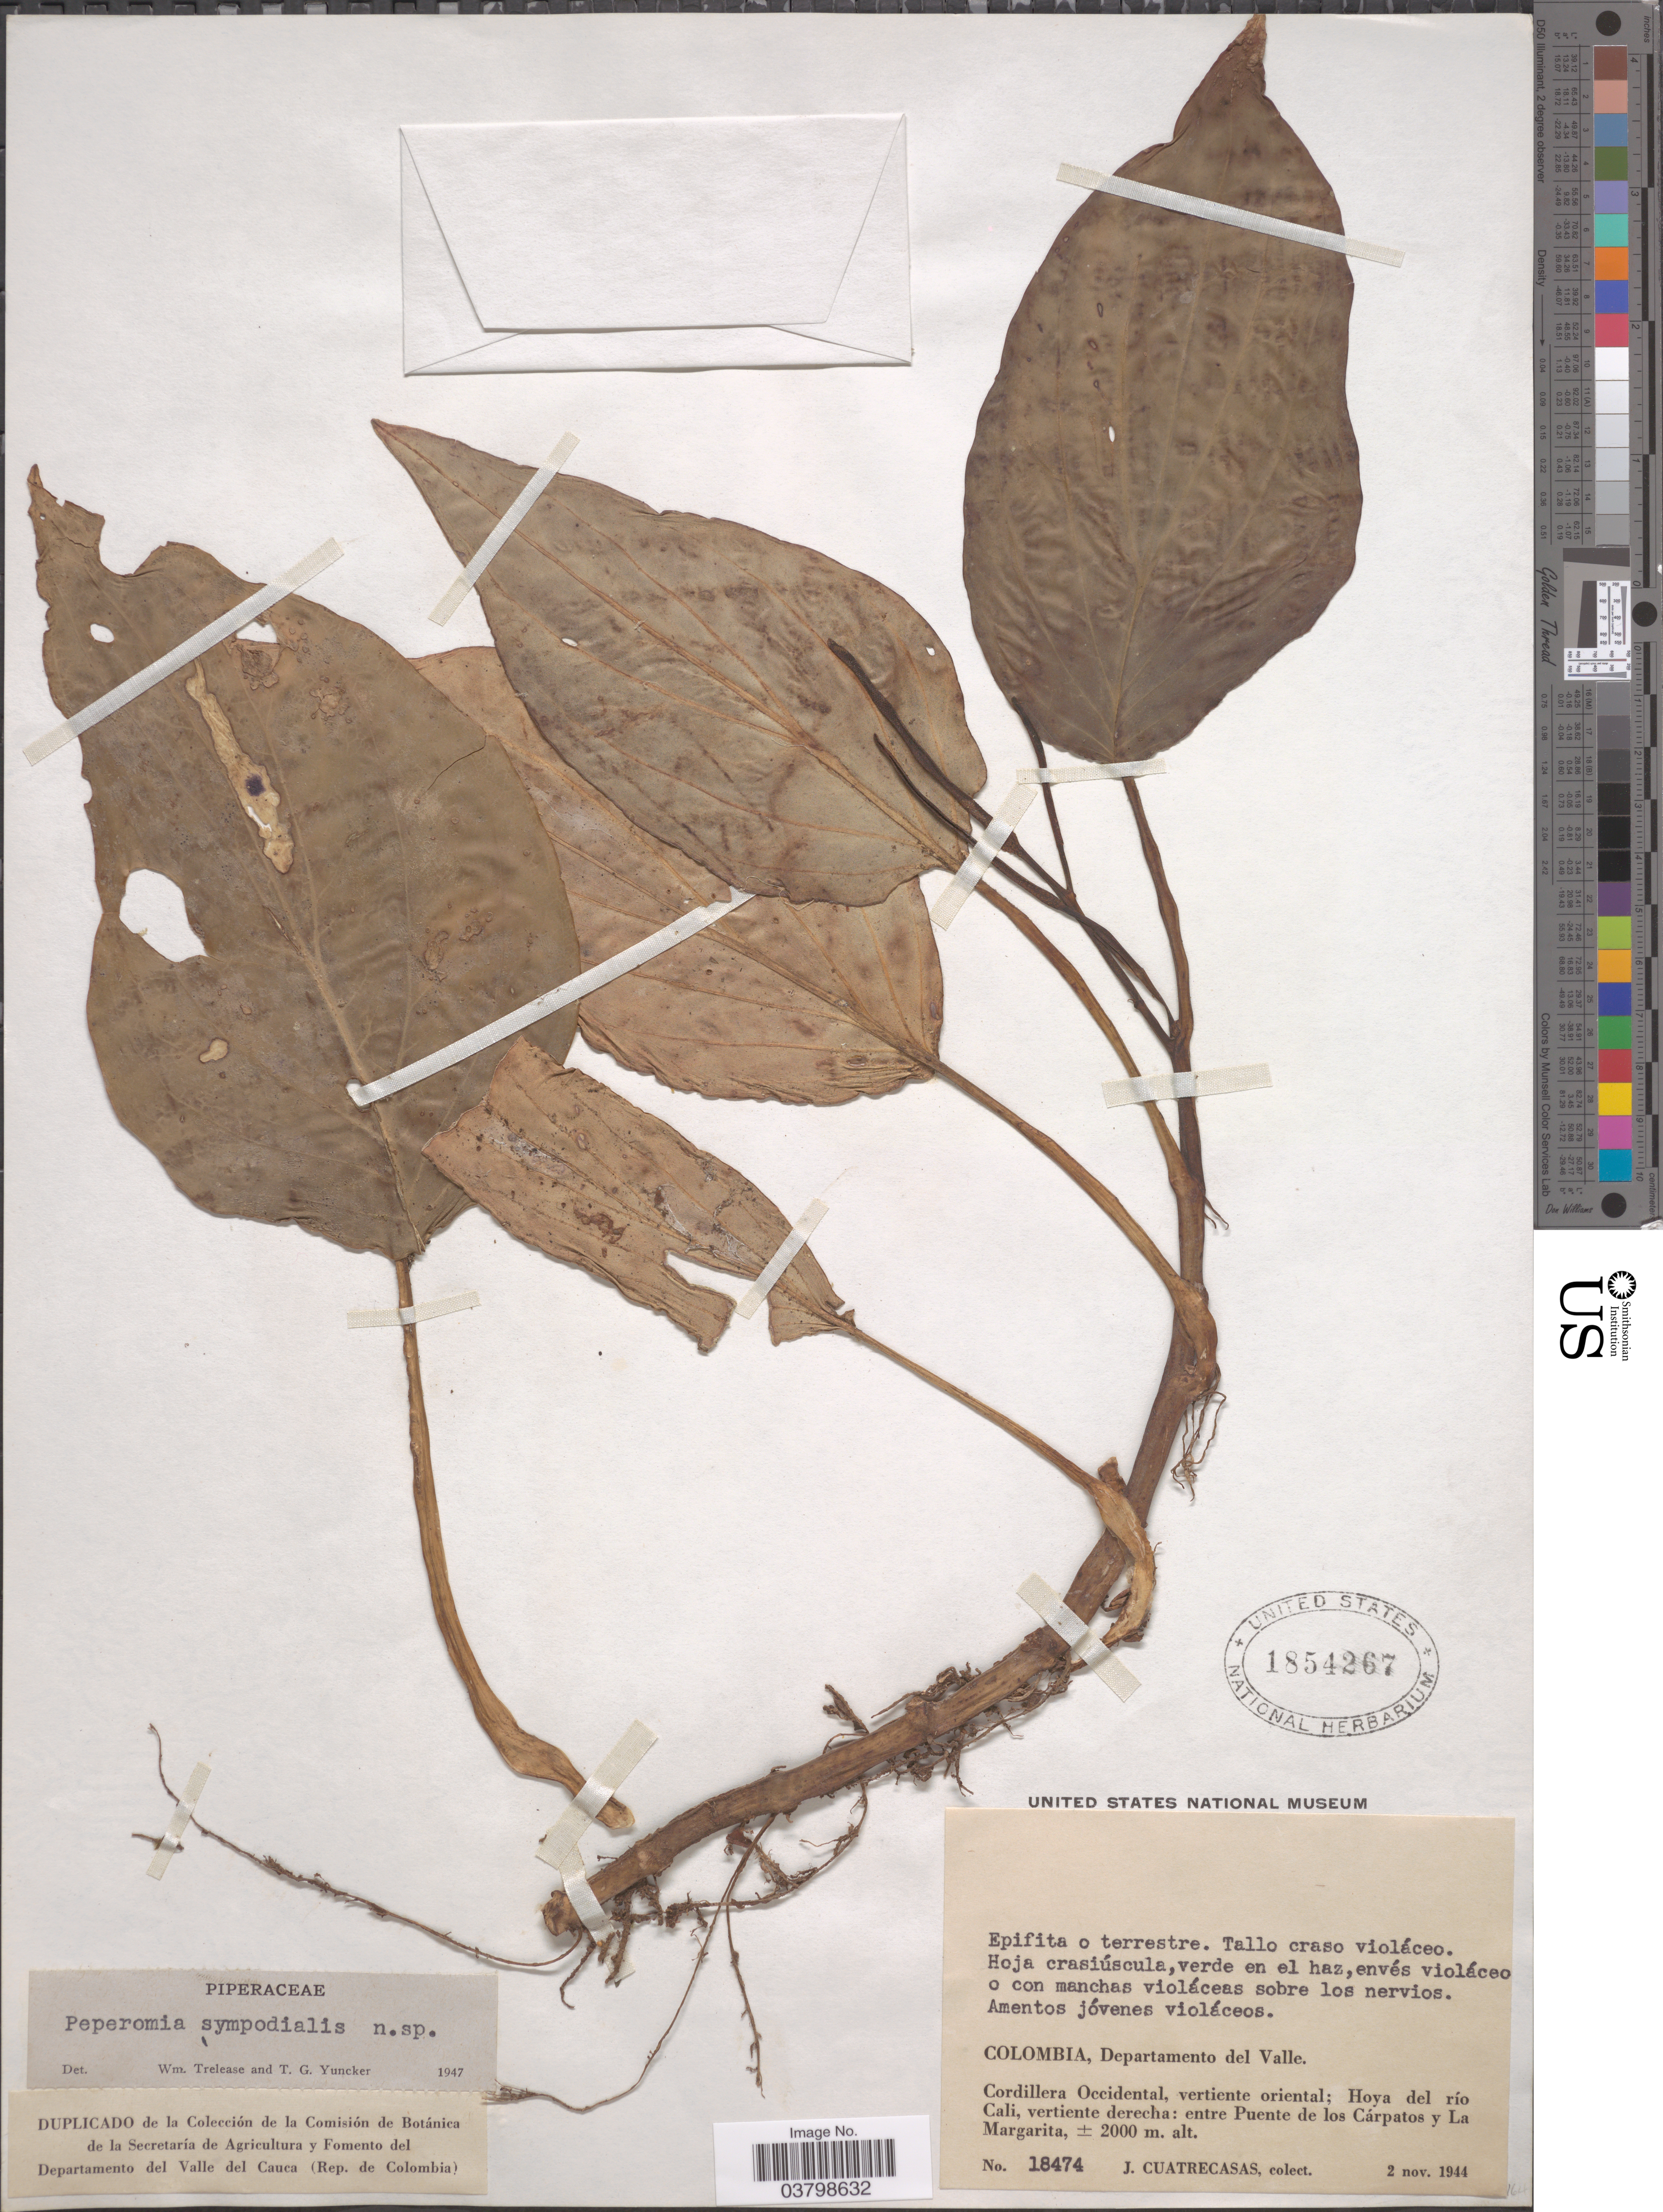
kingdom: Plantae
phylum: Tracheophyta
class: Magnoliopsida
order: Piperales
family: Piperaceae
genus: Peperomia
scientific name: Peperomia sympodialis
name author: Trel. & Yunck.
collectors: J. Cuatrecasas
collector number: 18474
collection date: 1944-11-02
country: Colombia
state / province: Valle del Cauca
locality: Departamento del Valle. Cordillera Occidental, vertiente oriental; Hoya del río Cali, vertiente derecha: entre Puente de los Cárpatos y La Margarita.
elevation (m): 2000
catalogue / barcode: US 1854267